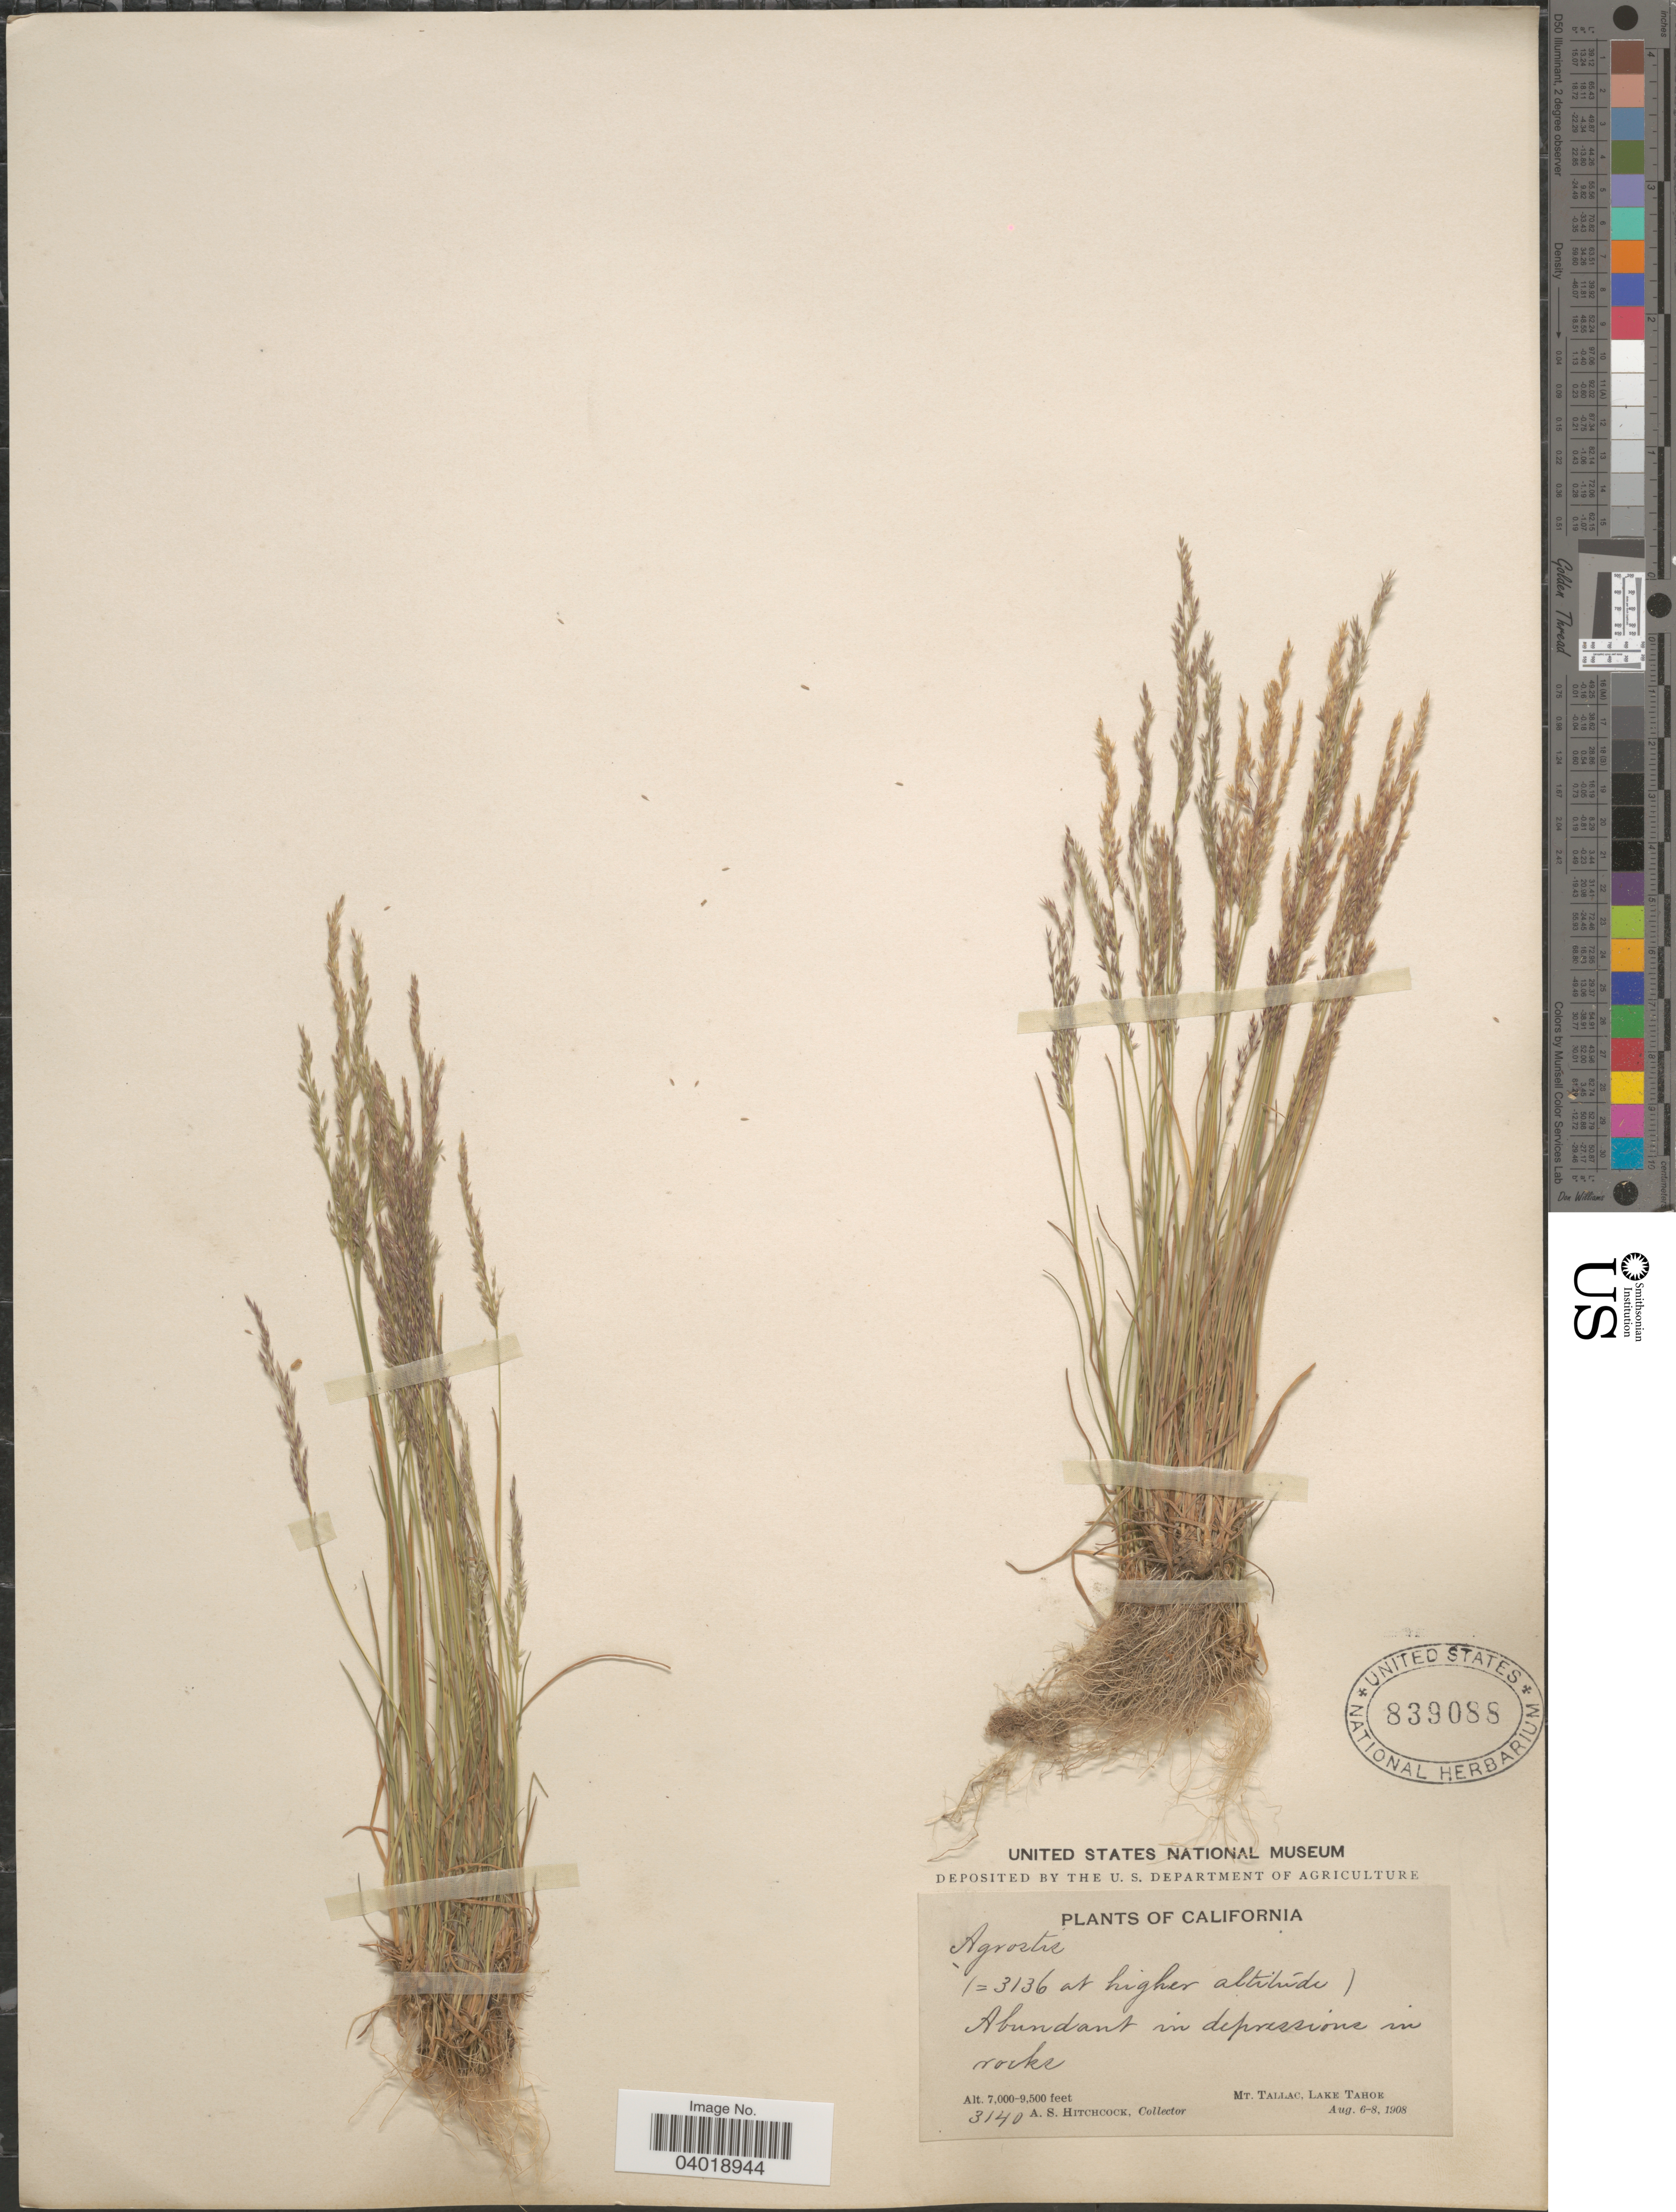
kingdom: Plantae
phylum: Tracheophyta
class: Liliopsida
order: Poales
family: Poaceae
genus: Agrostis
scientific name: Agrostis exarata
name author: Trin.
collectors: A. S. Hitchcock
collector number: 3140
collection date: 1908-08-06/1908-08-08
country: United States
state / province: California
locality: Abundant in depressions in rocks. Mt. Tallac, Lake Tahoe.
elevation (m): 2134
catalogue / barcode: US 839088